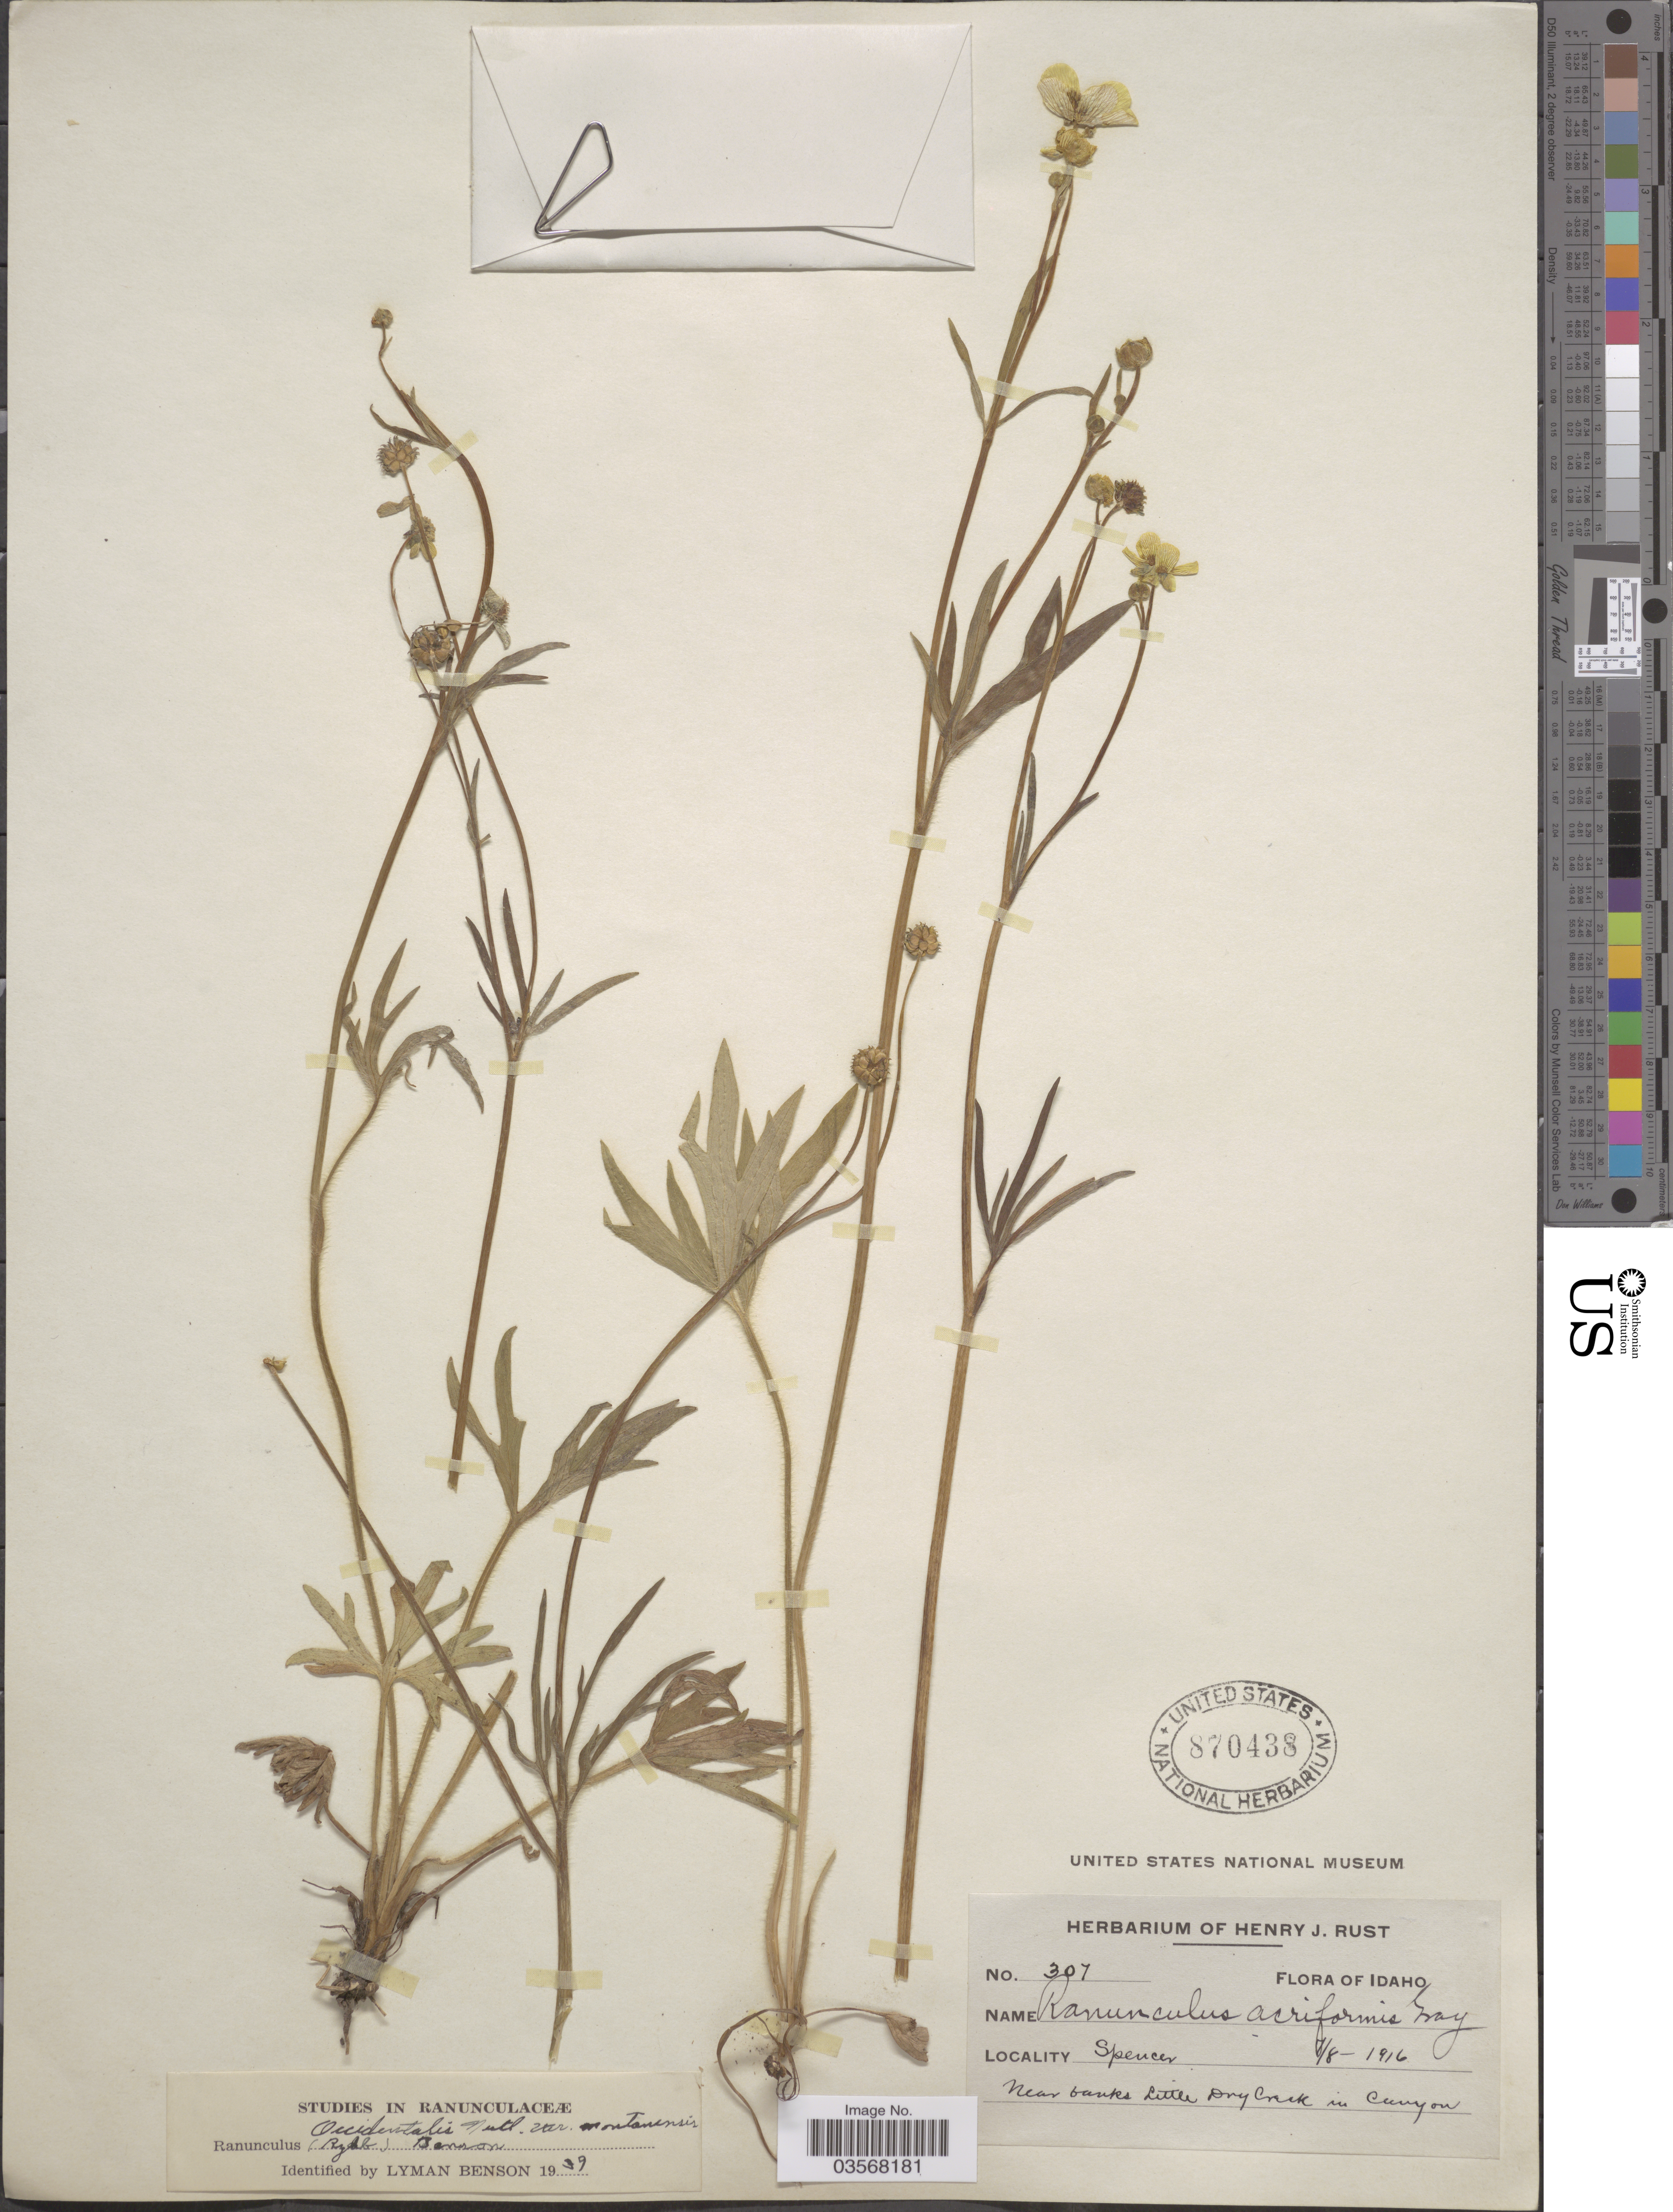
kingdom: Plantae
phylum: Tracheophyta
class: Magnoliopsida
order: Ranunculales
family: Ranunculaceae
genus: Ranunculus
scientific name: Ranunculus occidentalis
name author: Nutt.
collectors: ex herb. Henry J. Rust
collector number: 307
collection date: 1916-07-08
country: United States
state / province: Idaho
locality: Spencer. Near banks Little Dry Creek in Canyon.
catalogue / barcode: US 870438